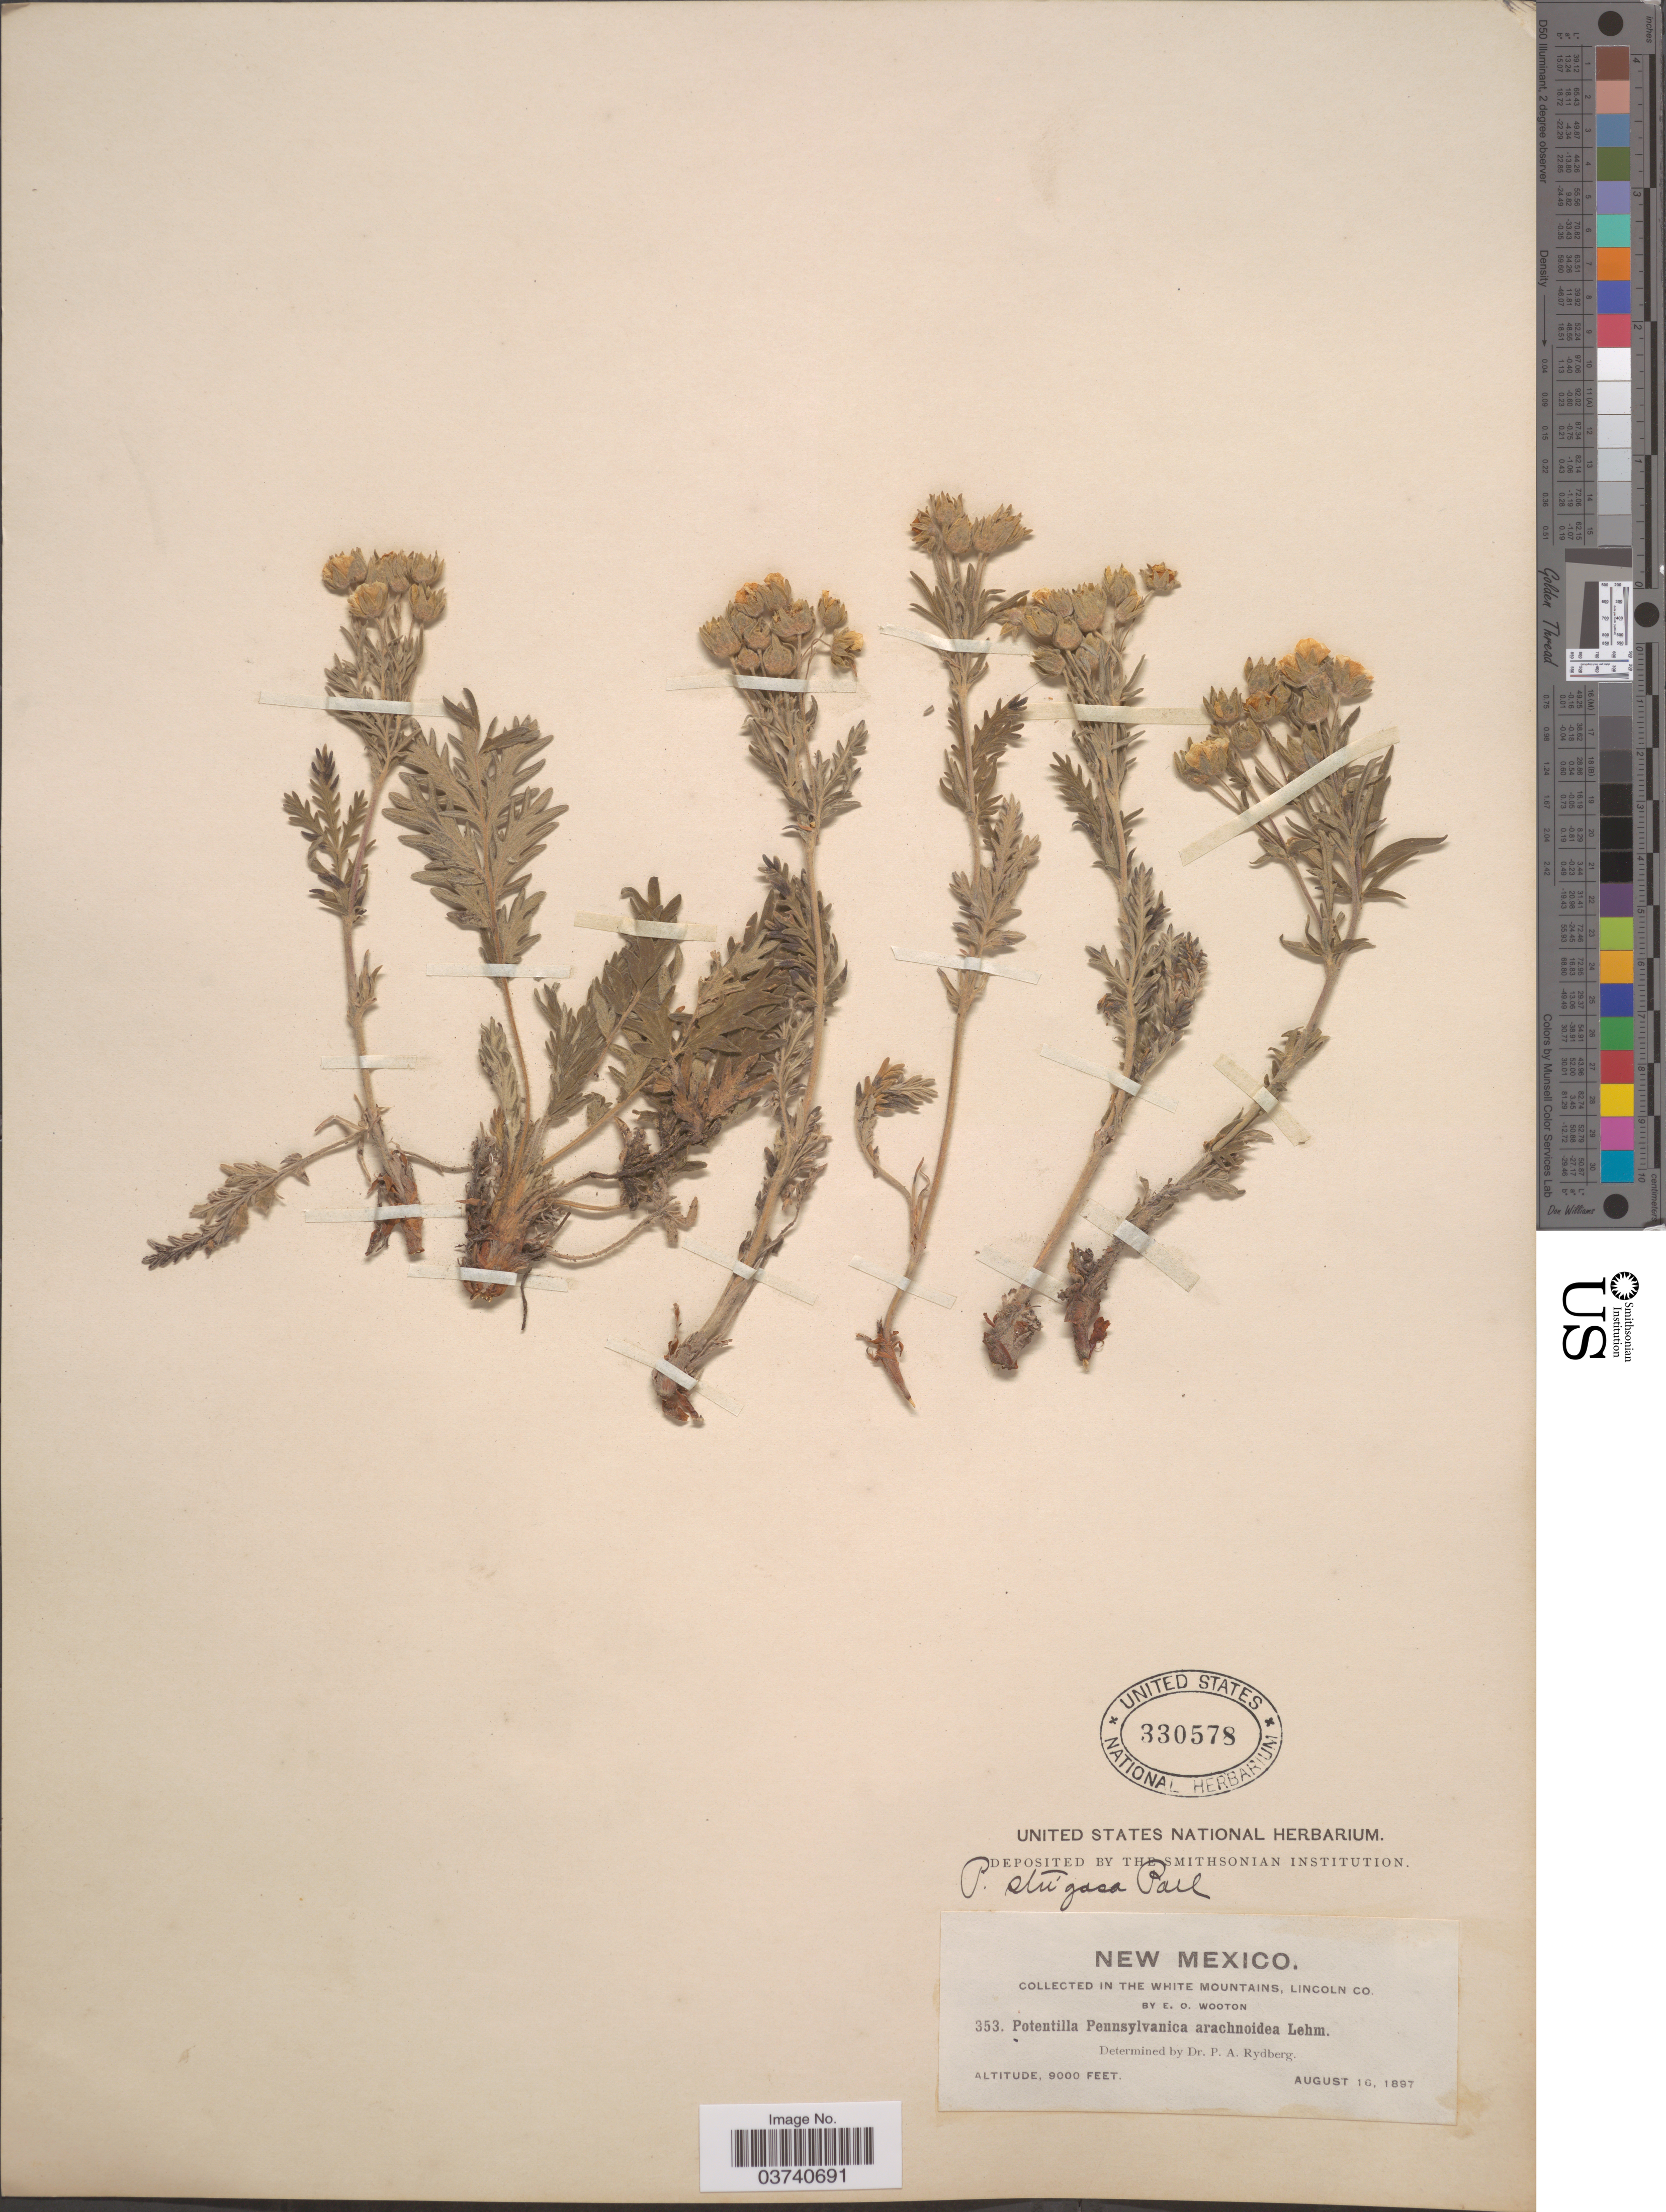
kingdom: Plantae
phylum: Tracheophyta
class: Magnoliopsida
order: Rosales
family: Rosaceae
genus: Potentilla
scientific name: Potentilla pensylvanica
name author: L.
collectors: E. O. Wooton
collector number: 353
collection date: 1897-08-16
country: United States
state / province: New Mexico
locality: In the White Mountains, Lincoln Co.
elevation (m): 2743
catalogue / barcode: US 330578